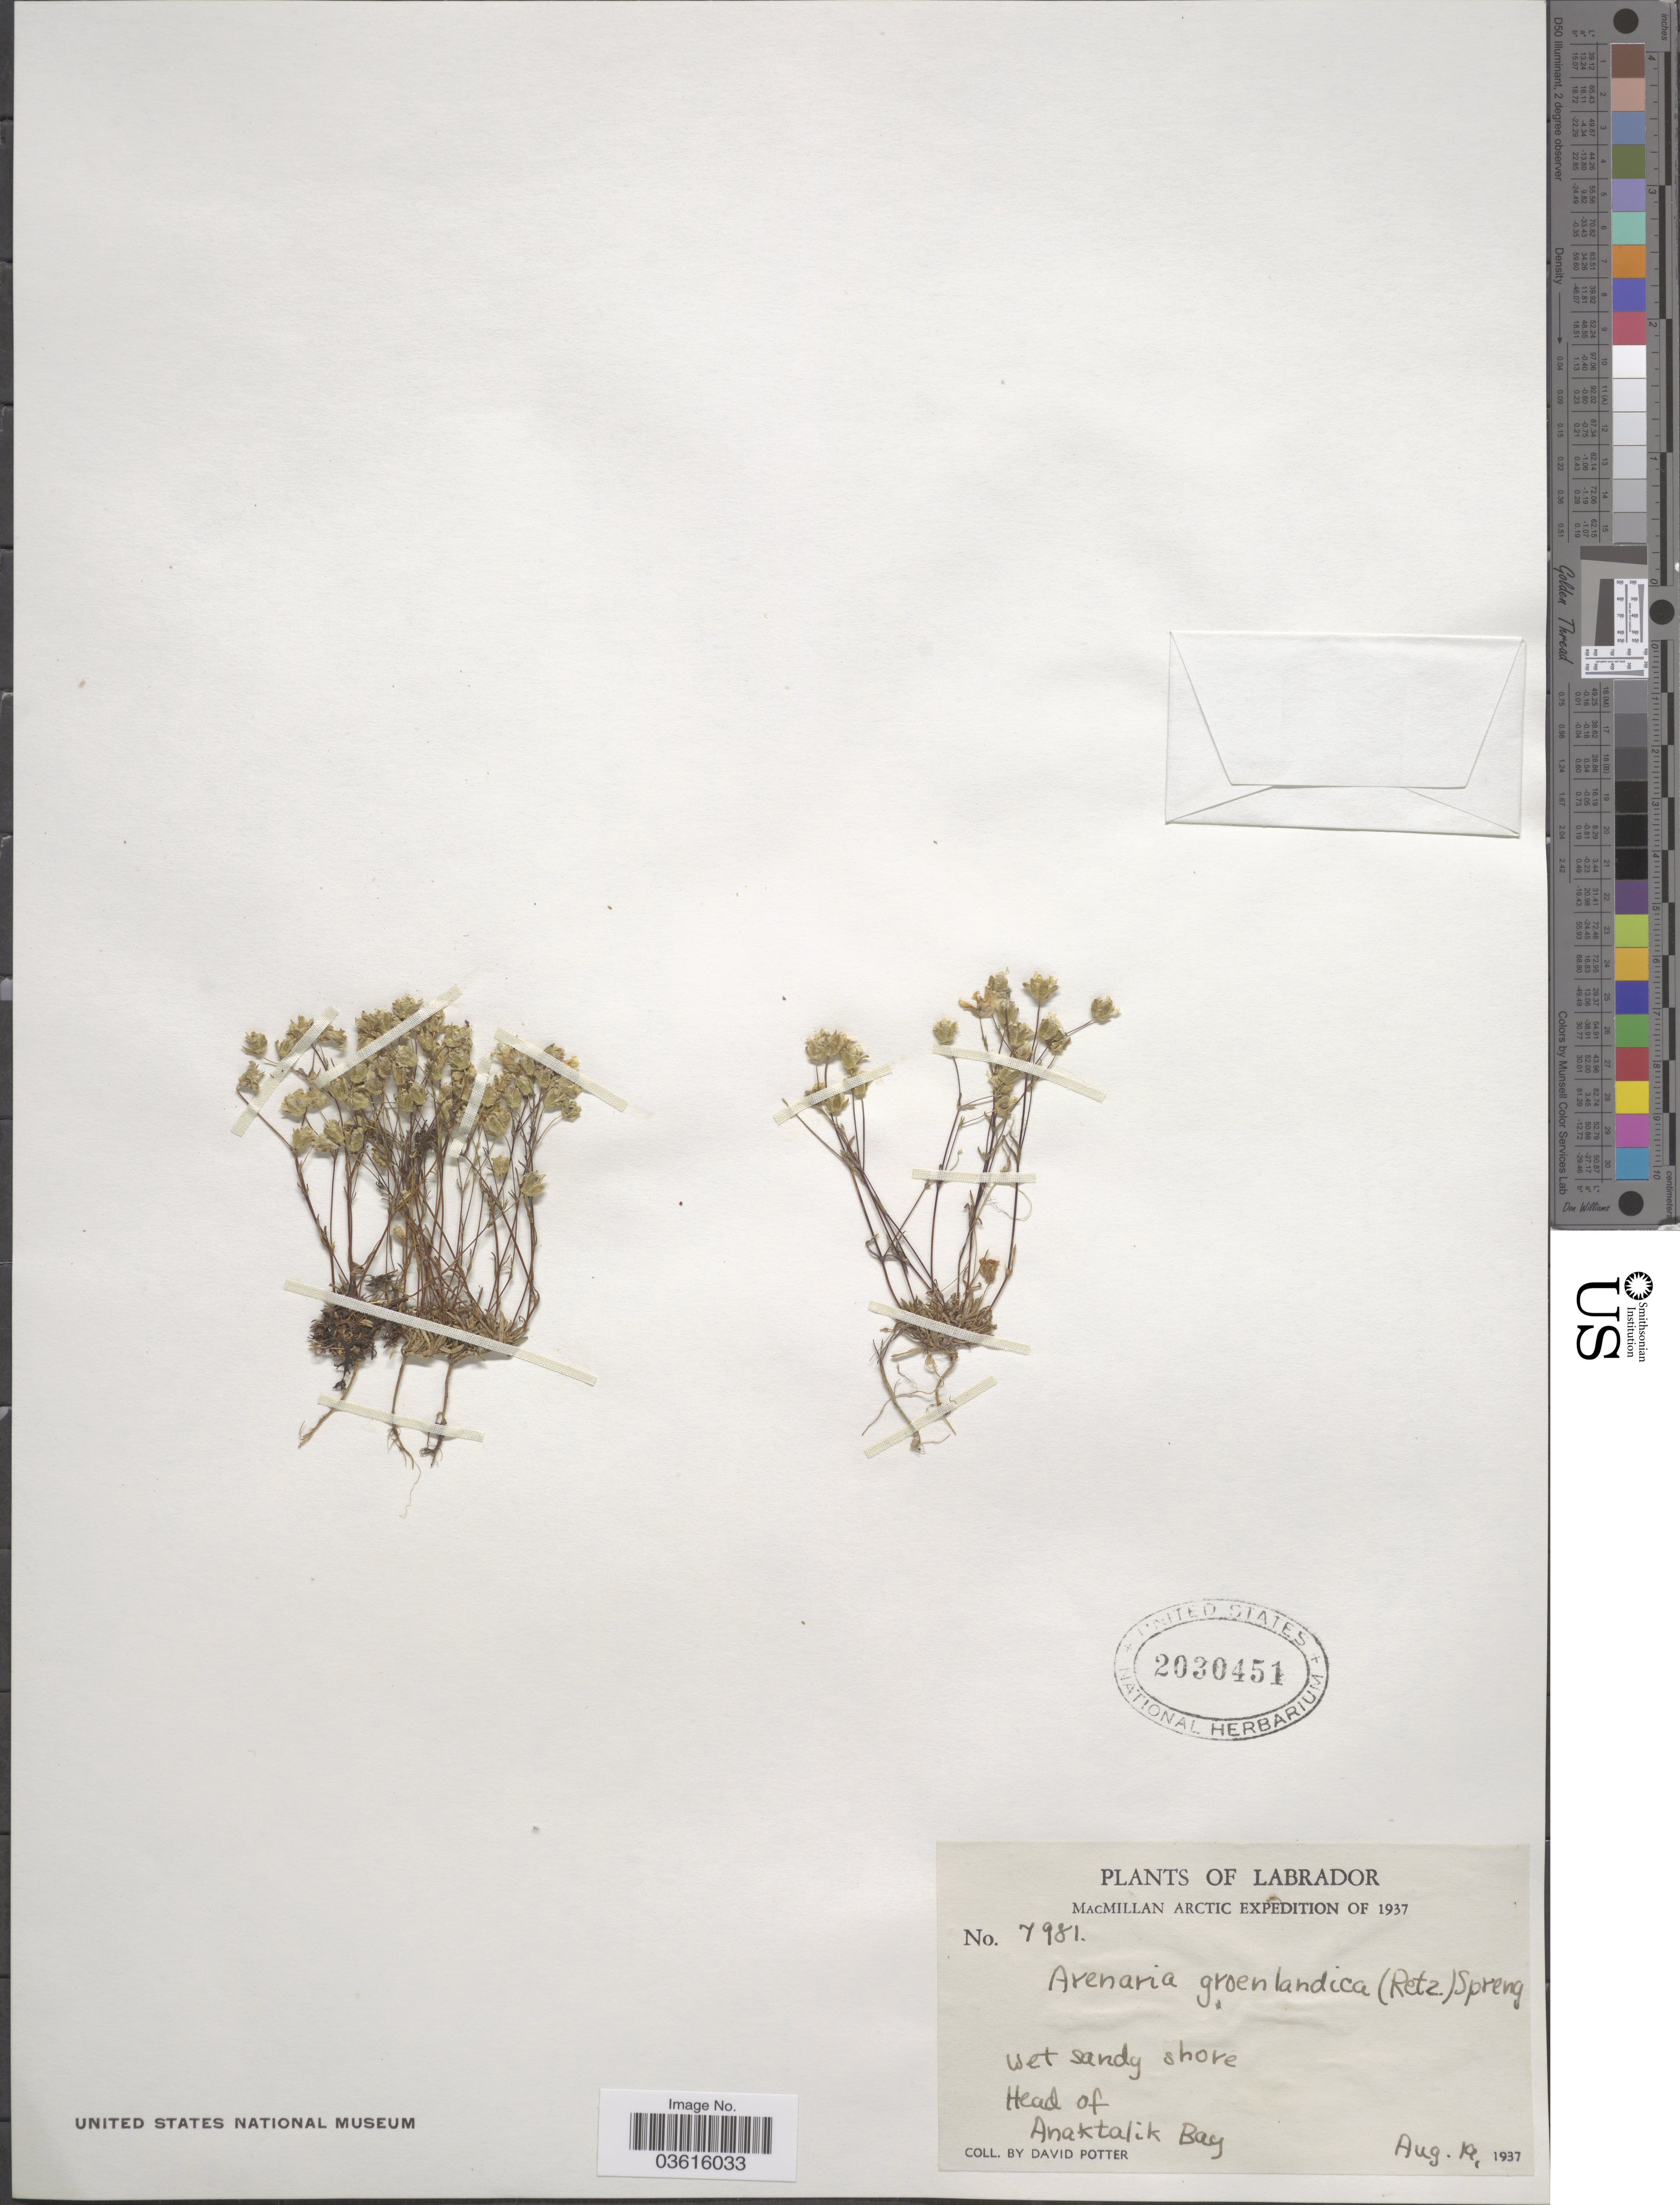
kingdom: Plantae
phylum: Tracheophyta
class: Magnoliopsida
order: Caryophyllales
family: Caryophyllaceae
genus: Minuartia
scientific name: Minuartia groenlandica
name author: (Retz.) Ostenf.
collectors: D. Potter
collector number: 7981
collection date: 1937-08-19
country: Canada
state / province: Newfoundland and Labrador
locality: Labrador. Arctic. Head of Anaktalik Bay.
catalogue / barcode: US 2030451